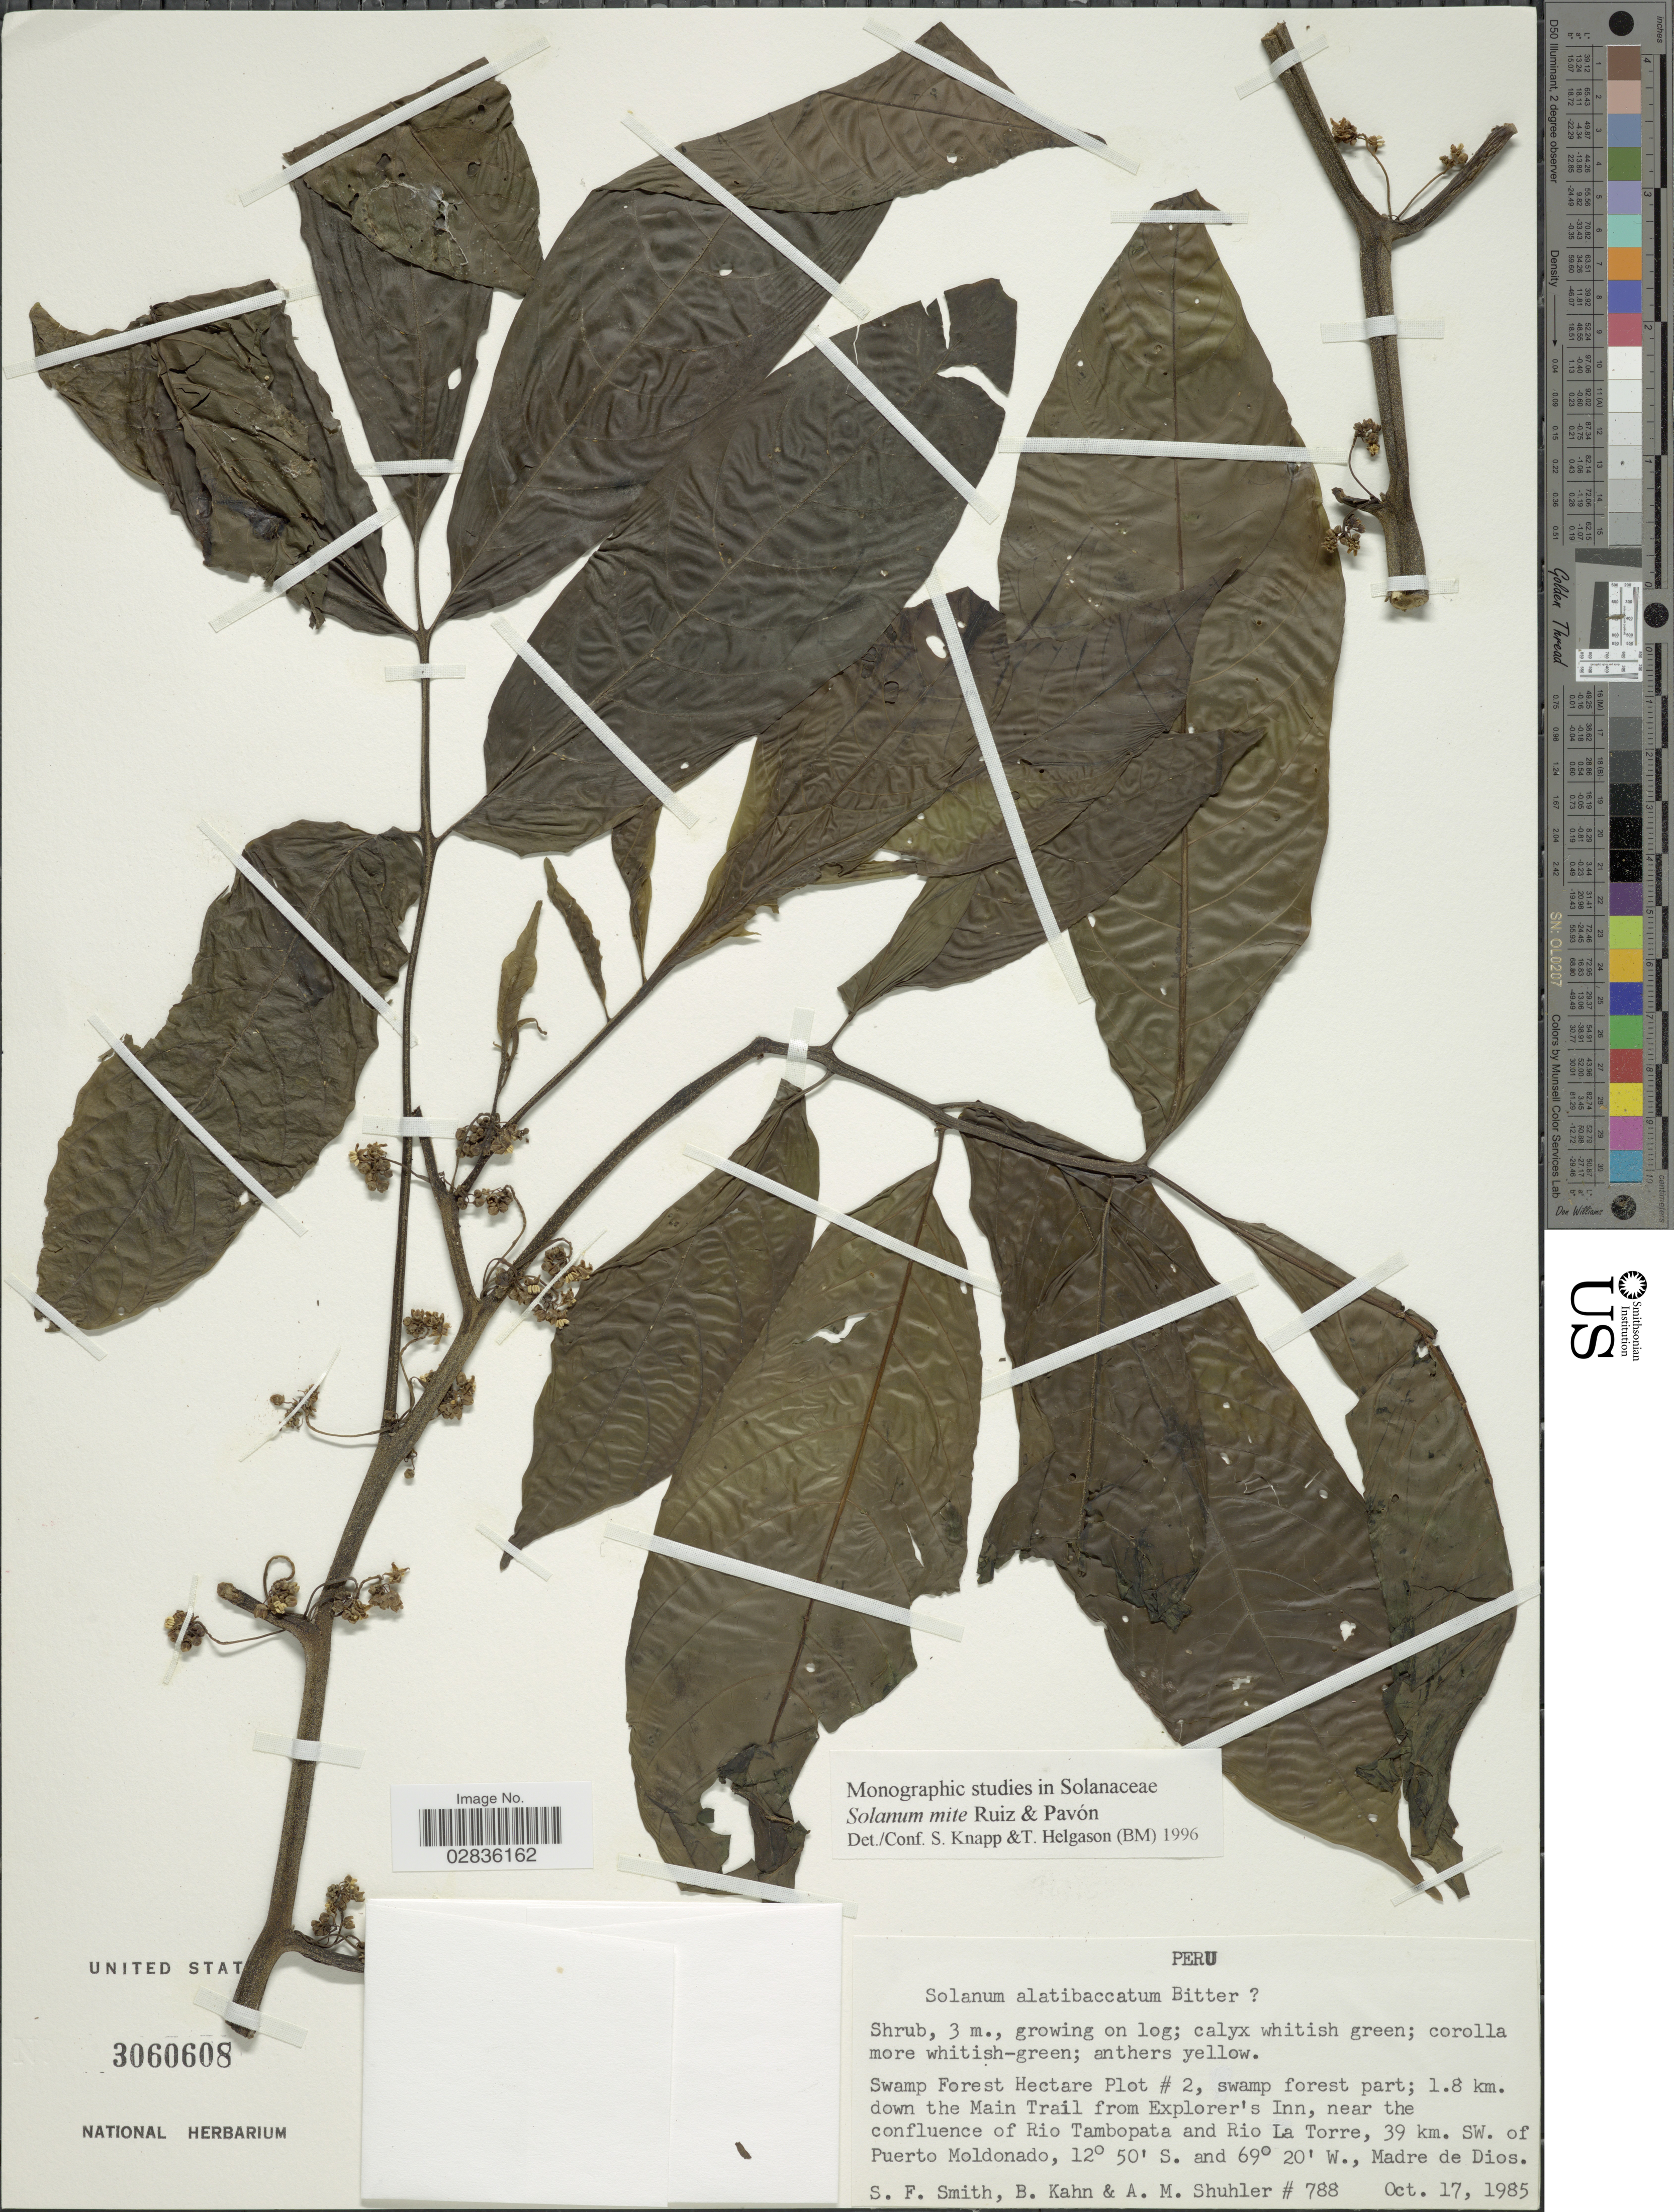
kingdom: Plantae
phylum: Tracheophyta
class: Magnoliopsida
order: Solanales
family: Solanaceae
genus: Solanum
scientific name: Solanum mite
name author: Ruiz & Pav.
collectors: S.F. Smith, B. Kahn & A. Shuhler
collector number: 788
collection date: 1985-10-17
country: Peru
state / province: Madre de Dios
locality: Swamp Forest Hectare Plot # 2, swamp forest part; 1.8 km. down the Main Trail from Explorer's Inn, near the confluence of Rio Tambopata and Rio La Torre, 39 km. SW. of Puerto Moldonado.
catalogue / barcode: US 3060608